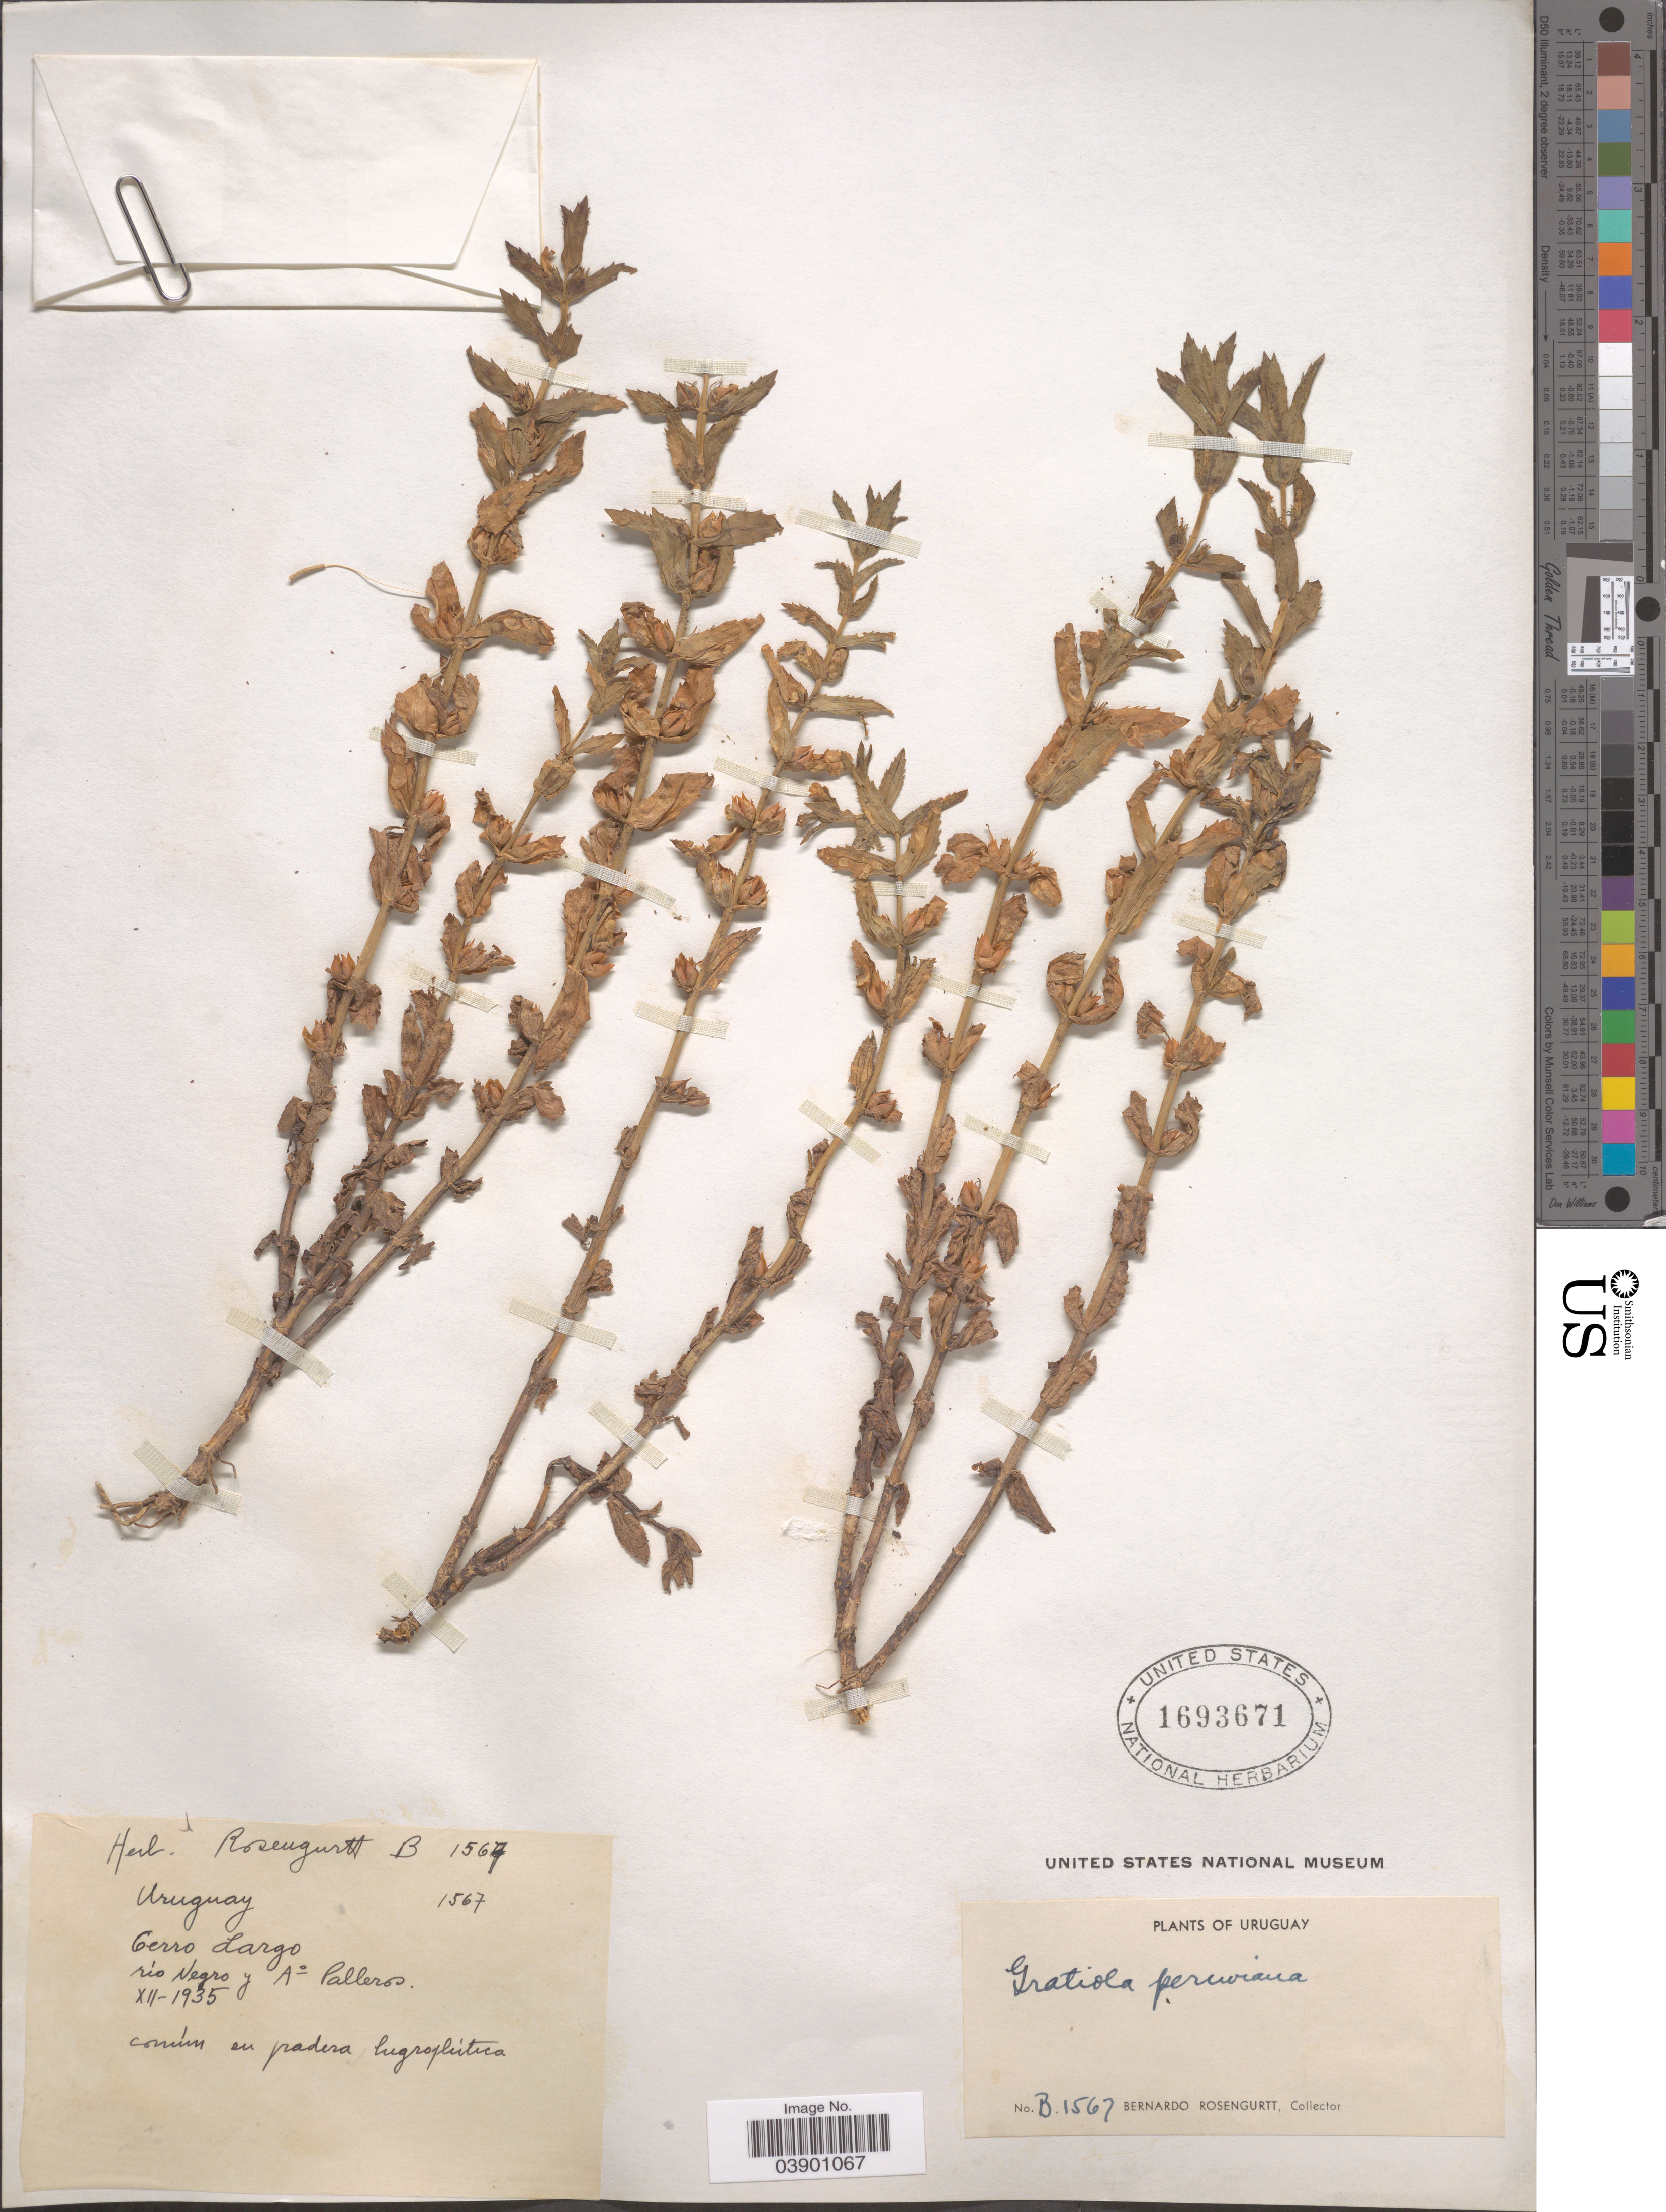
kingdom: Plantae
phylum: Tracheophyta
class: Magnoliopsida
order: Lamiales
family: Plantaginaceae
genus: Gratiola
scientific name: Gratiola peruviana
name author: L.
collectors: B. Rosengurtt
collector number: B1567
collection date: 1935-12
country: Uruguay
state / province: Cerro Largo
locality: Río Negro y Ao Palleros.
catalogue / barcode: US 1693671